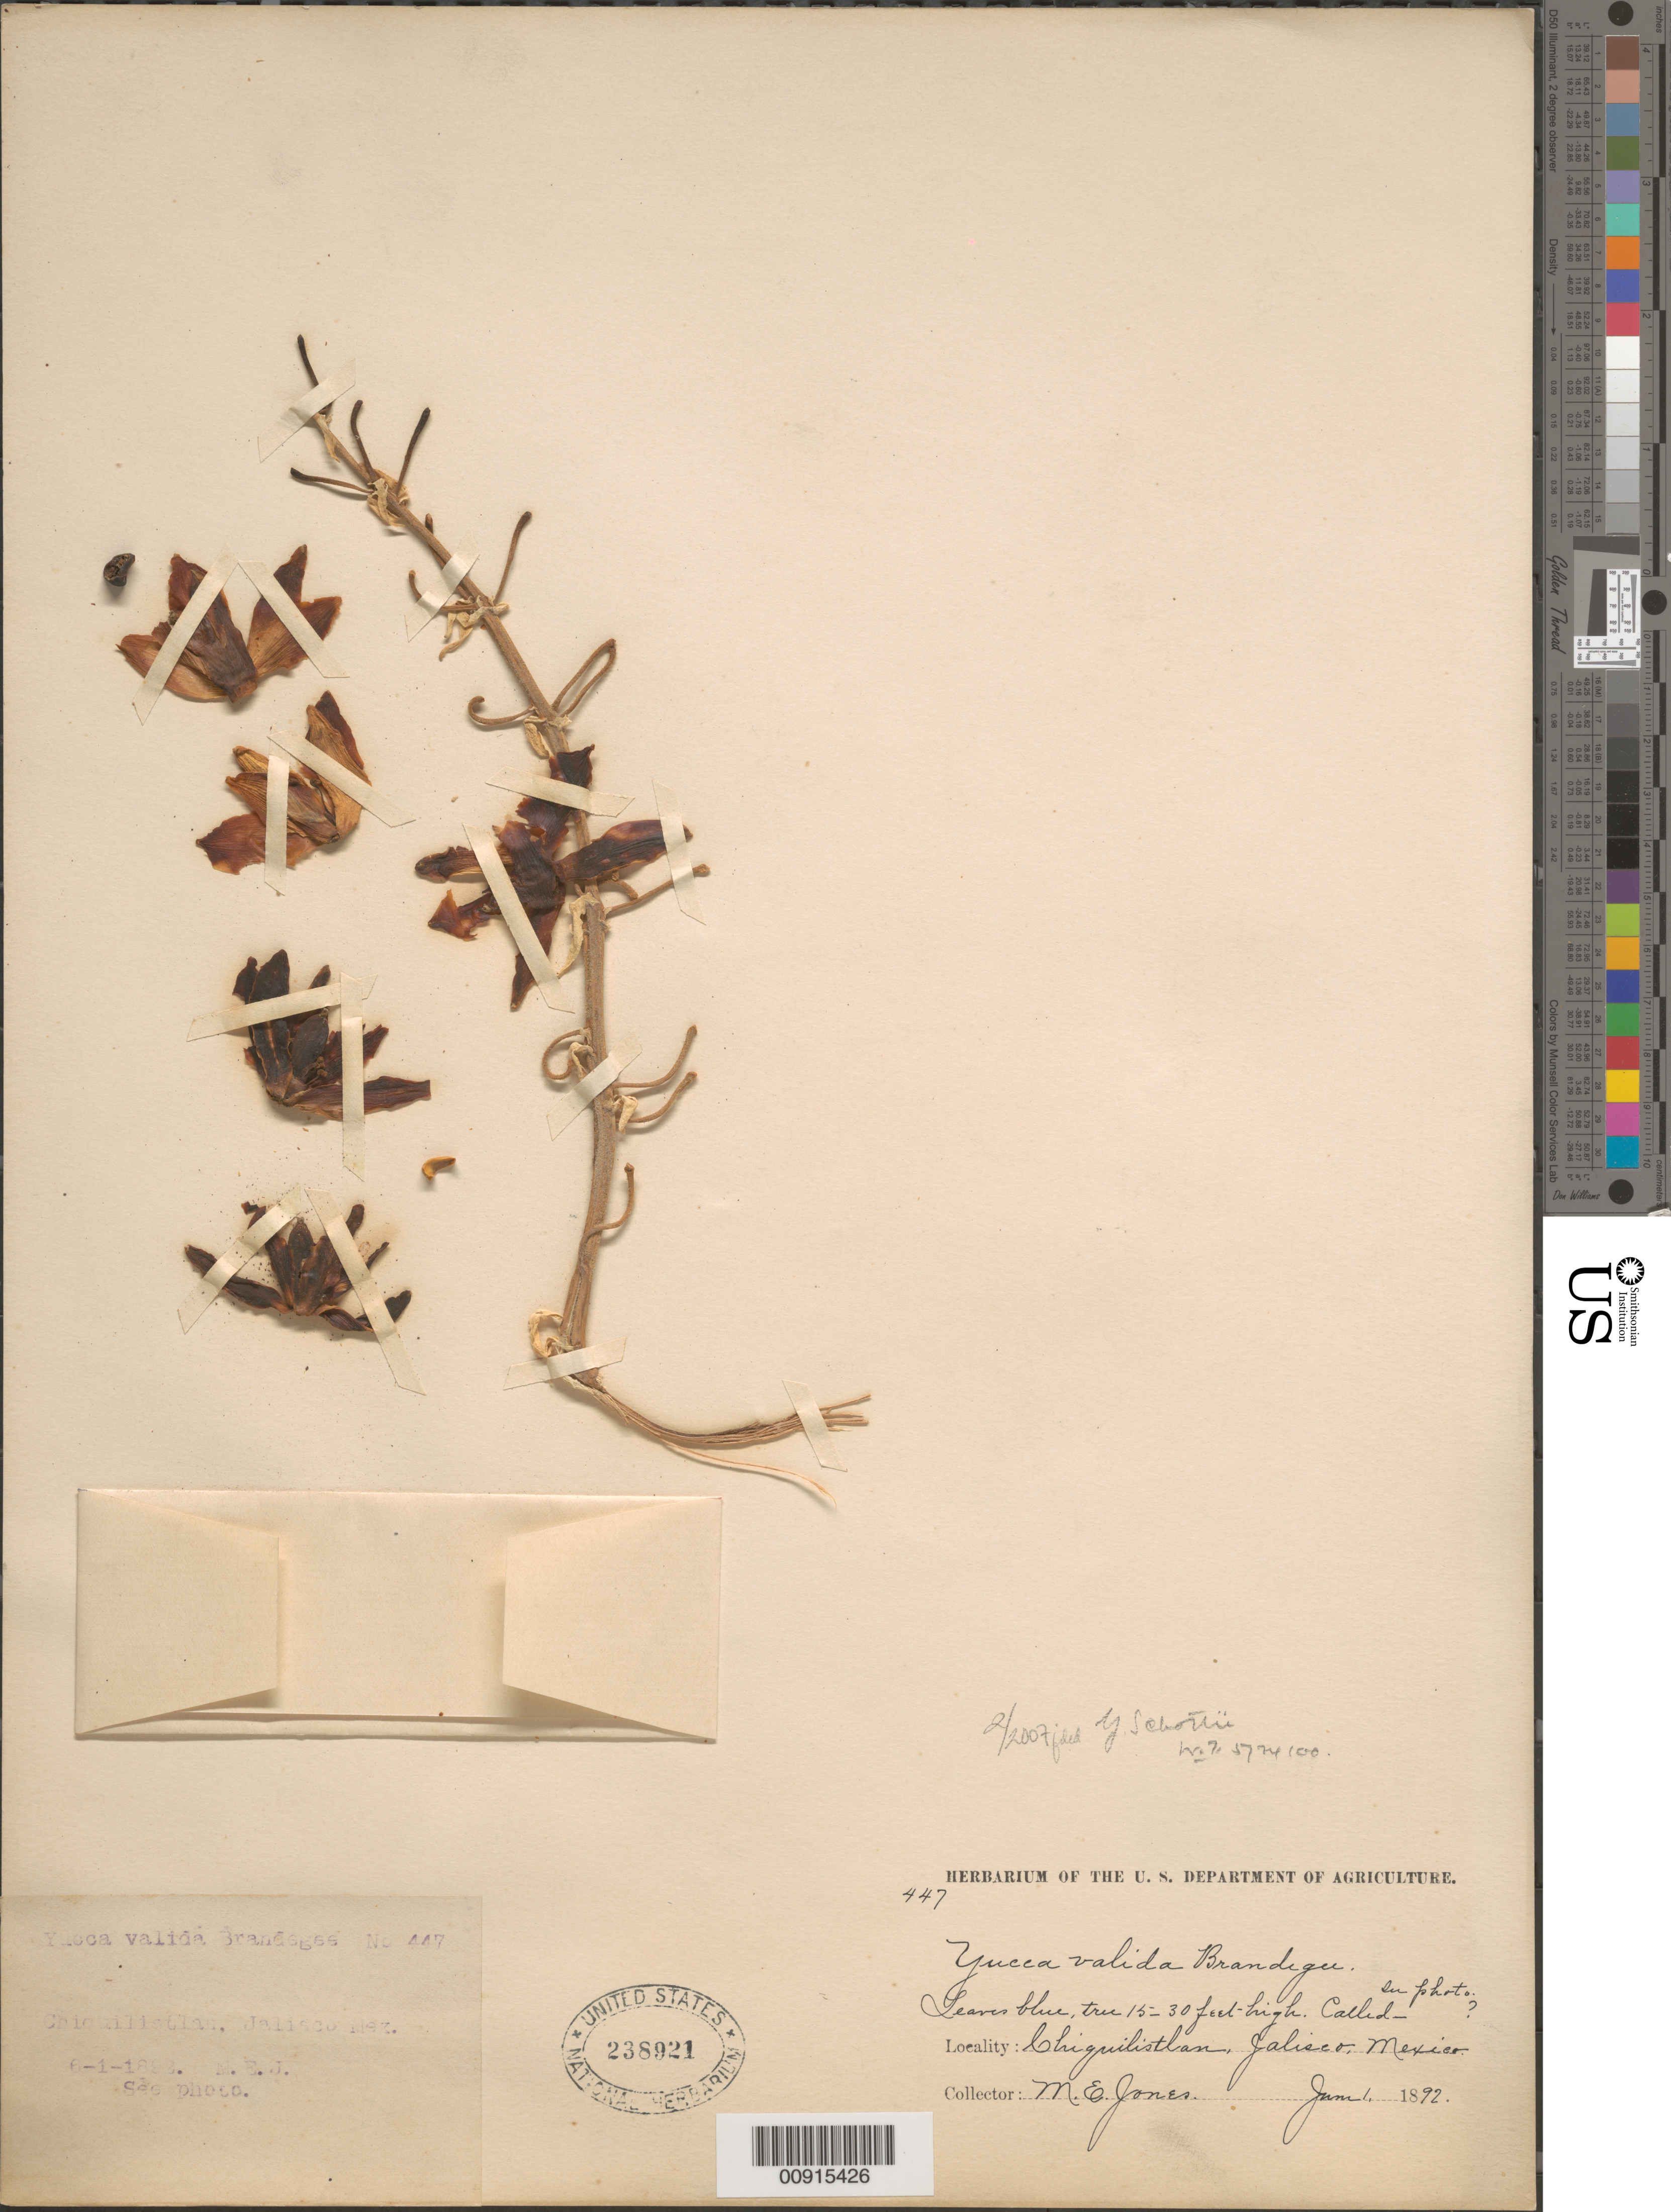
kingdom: Plantae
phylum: Tracheophyta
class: Liliopsida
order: Asparagales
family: Asparagaceae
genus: Yucca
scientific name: Yucca schottii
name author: Engelm.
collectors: M. E. Jones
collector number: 447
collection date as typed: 01 Jun 1892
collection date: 1892-06-01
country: Mexico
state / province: Jalisco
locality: Chiquilistlan, Jalisco.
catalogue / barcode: US 238921